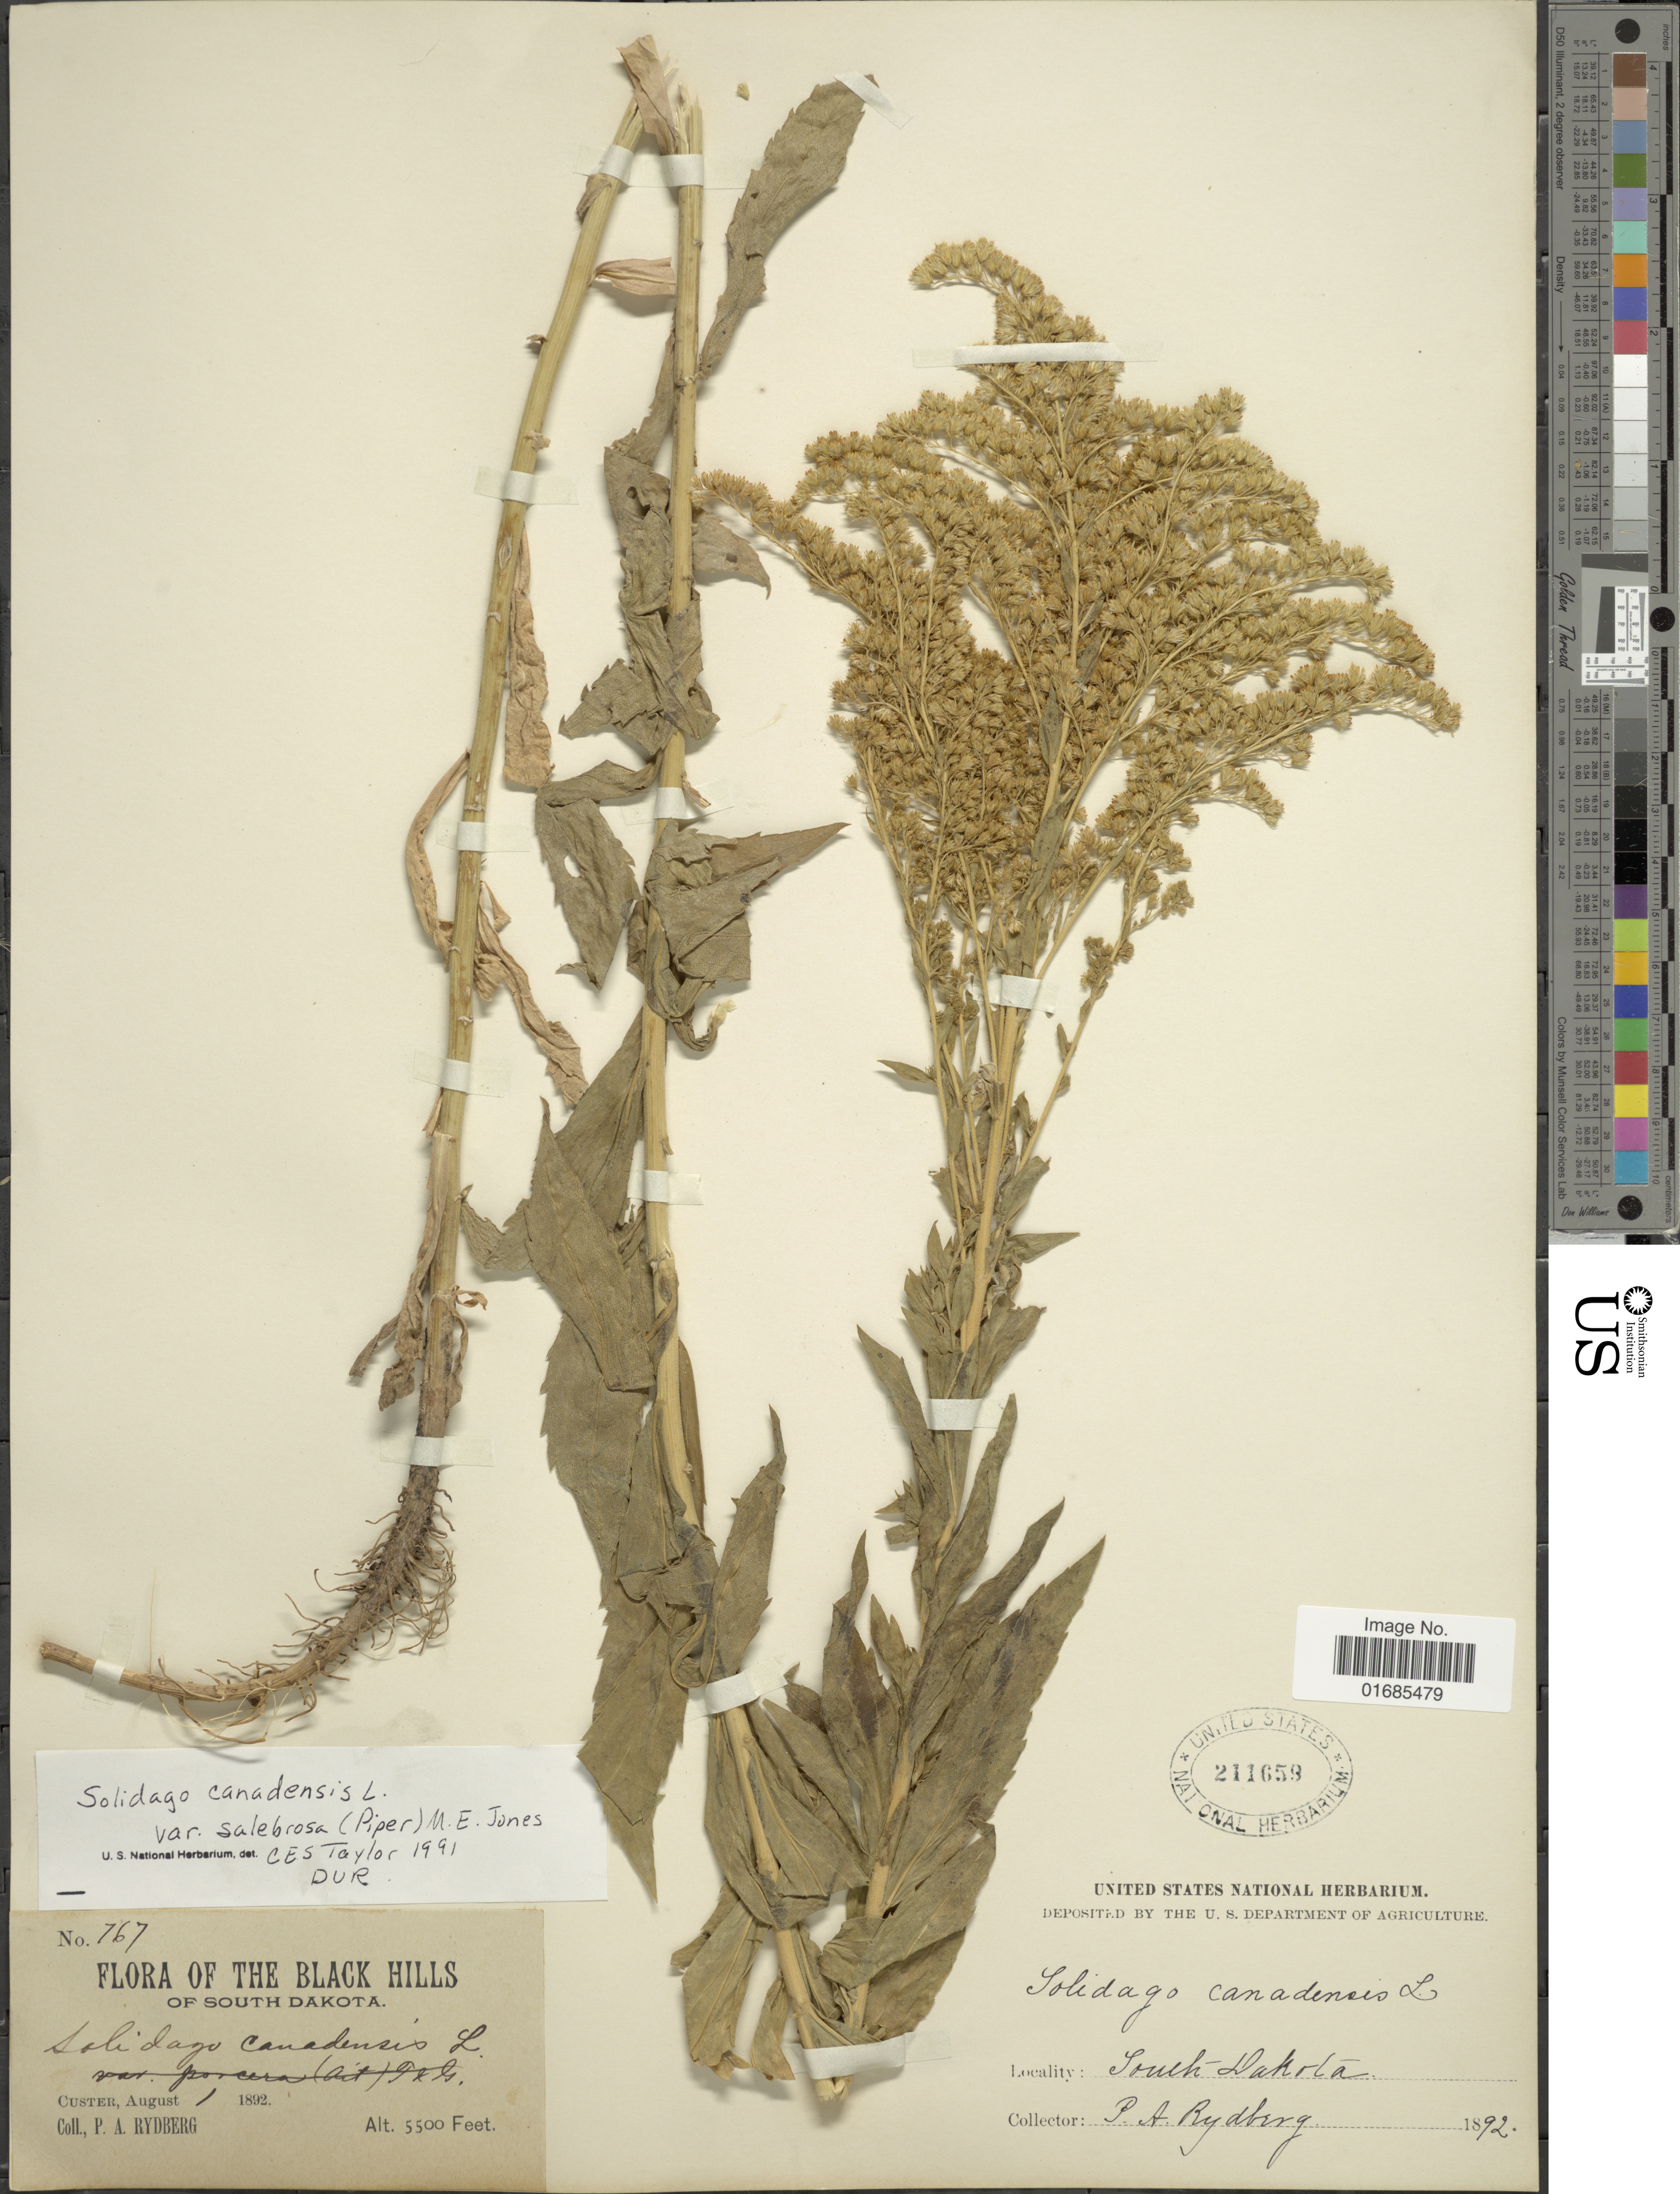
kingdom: Plantae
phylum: Tracheophyta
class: Magnoliopsida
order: Asterales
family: Asteraceae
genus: Solidago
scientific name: Solidago canadensis var. salebrosa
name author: (Piper) M.E. Jones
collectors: P. A. Rydberg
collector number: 767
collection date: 1892-08-01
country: United States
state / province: South Dakota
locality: Black Hills, Custer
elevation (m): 1676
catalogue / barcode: US 211653